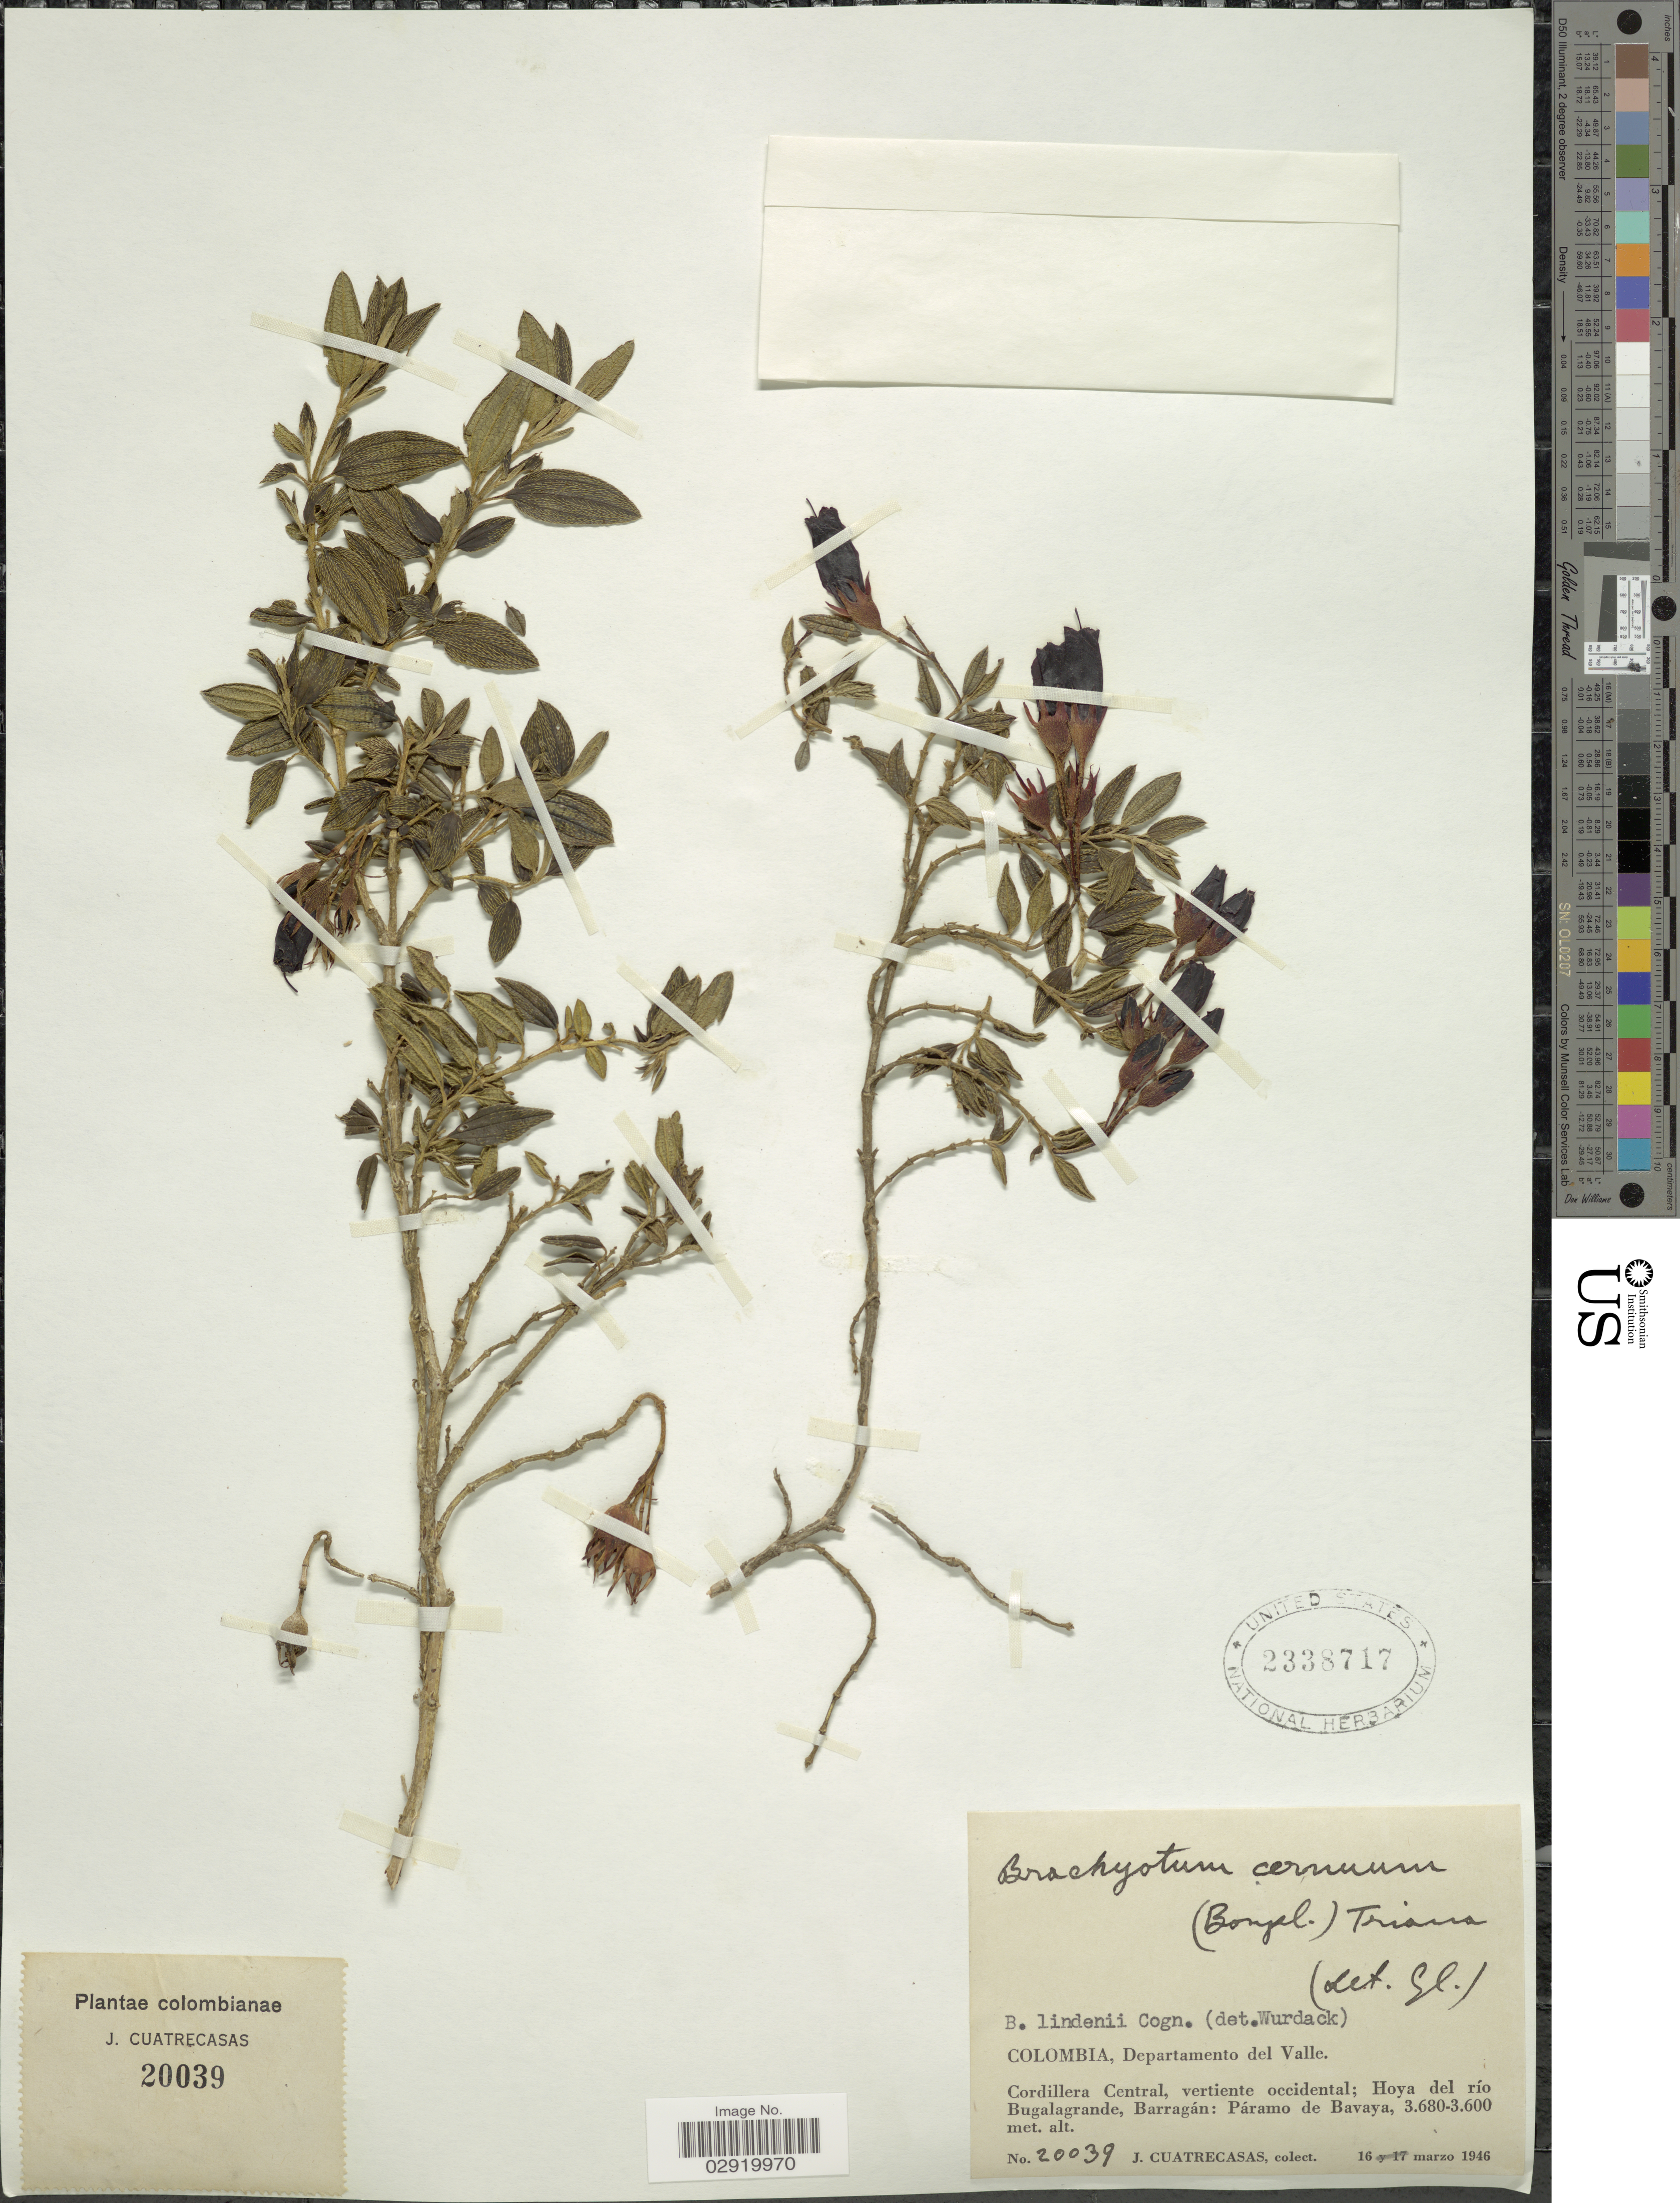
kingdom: Plantae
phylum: Tracheophyta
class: Magnoliopsida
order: Myrtales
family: Melastomataceae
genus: Brachyotum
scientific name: Brachyotum lindenii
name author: Cogn.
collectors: J. Cuatrecasas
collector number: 20039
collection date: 1946-03-16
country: Colombia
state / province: Valle del Cauca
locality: Departamento del Valle. Cordillera Central, vertiente occidental; Hoya del río Bugalagrande, Barragán: Páramo de Bavaya.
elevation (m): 3600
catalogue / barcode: US 2338717